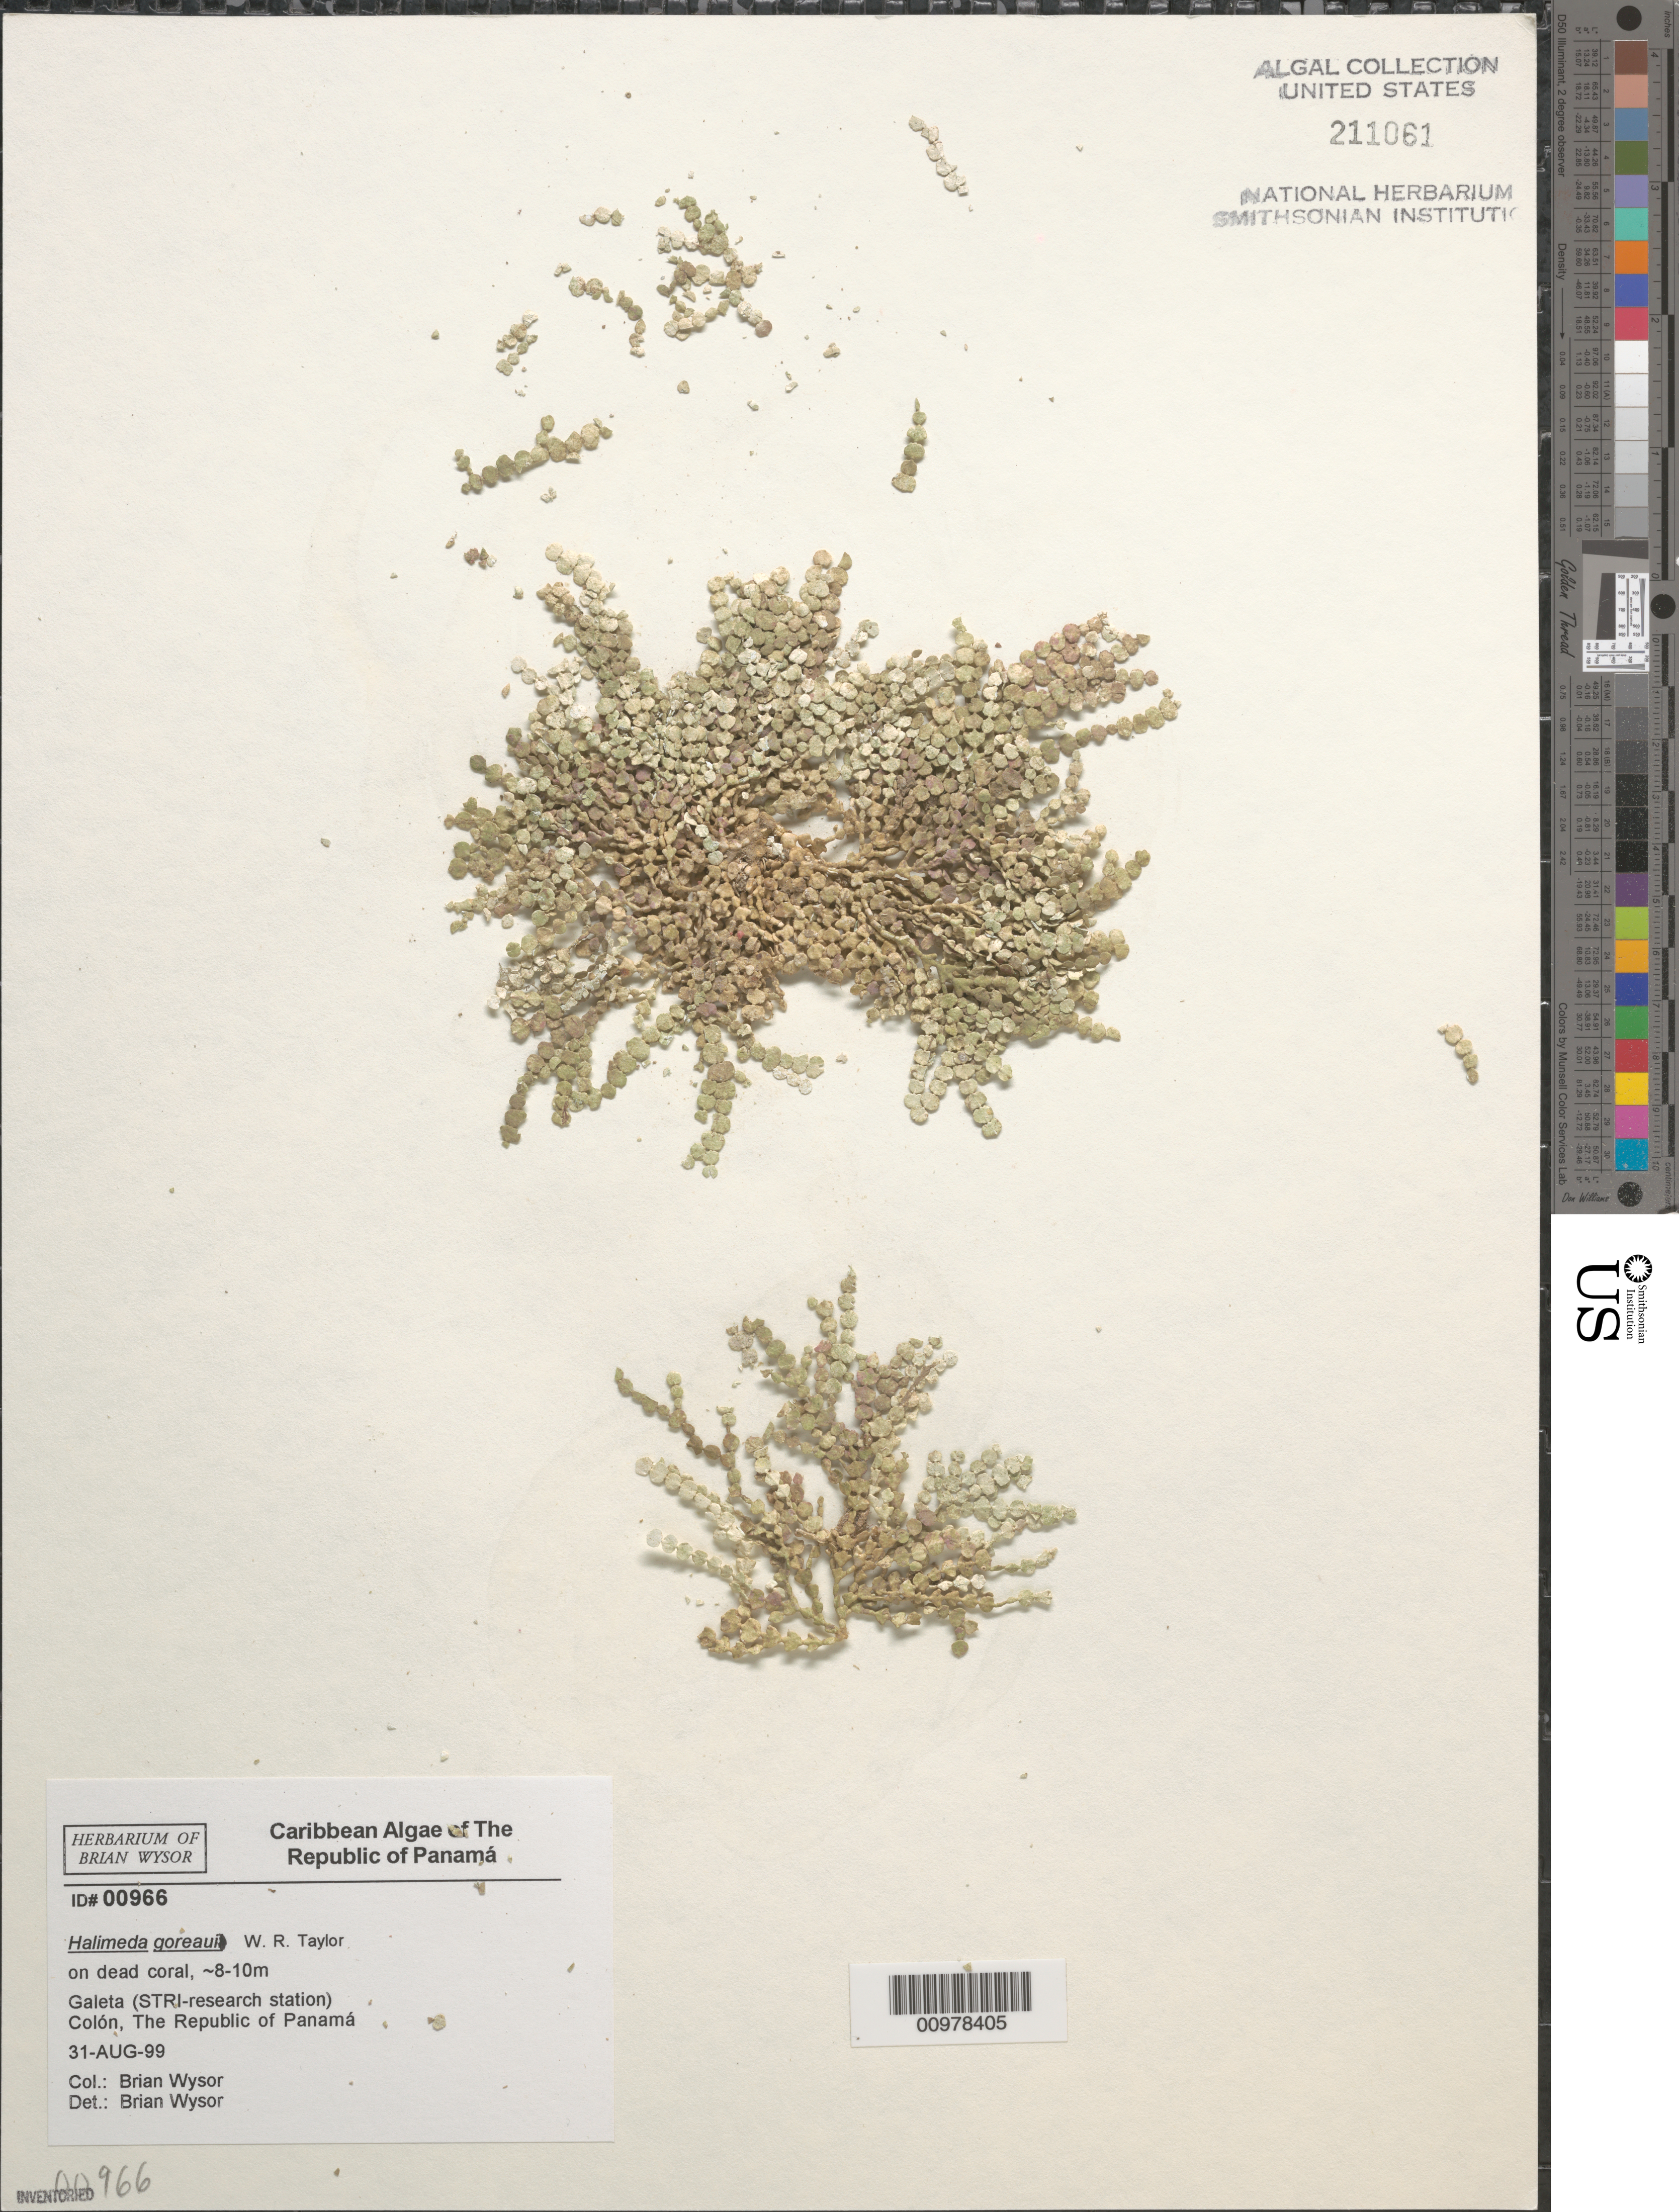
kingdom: Plantae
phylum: Chlorophyta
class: Ulvophyceae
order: Bryopsidales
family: Halimedaceae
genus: Halimeda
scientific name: Halimeda goreaui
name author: W.R. Taylor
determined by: Wysor, B.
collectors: B. Wysor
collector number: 00966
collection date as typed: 31 Aug 1999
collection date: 1999-08-31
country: Panama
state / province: Colón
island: Galeta Island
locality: STRI (Smithsonian Tropical Research Institute) research station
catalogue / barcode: US 211061